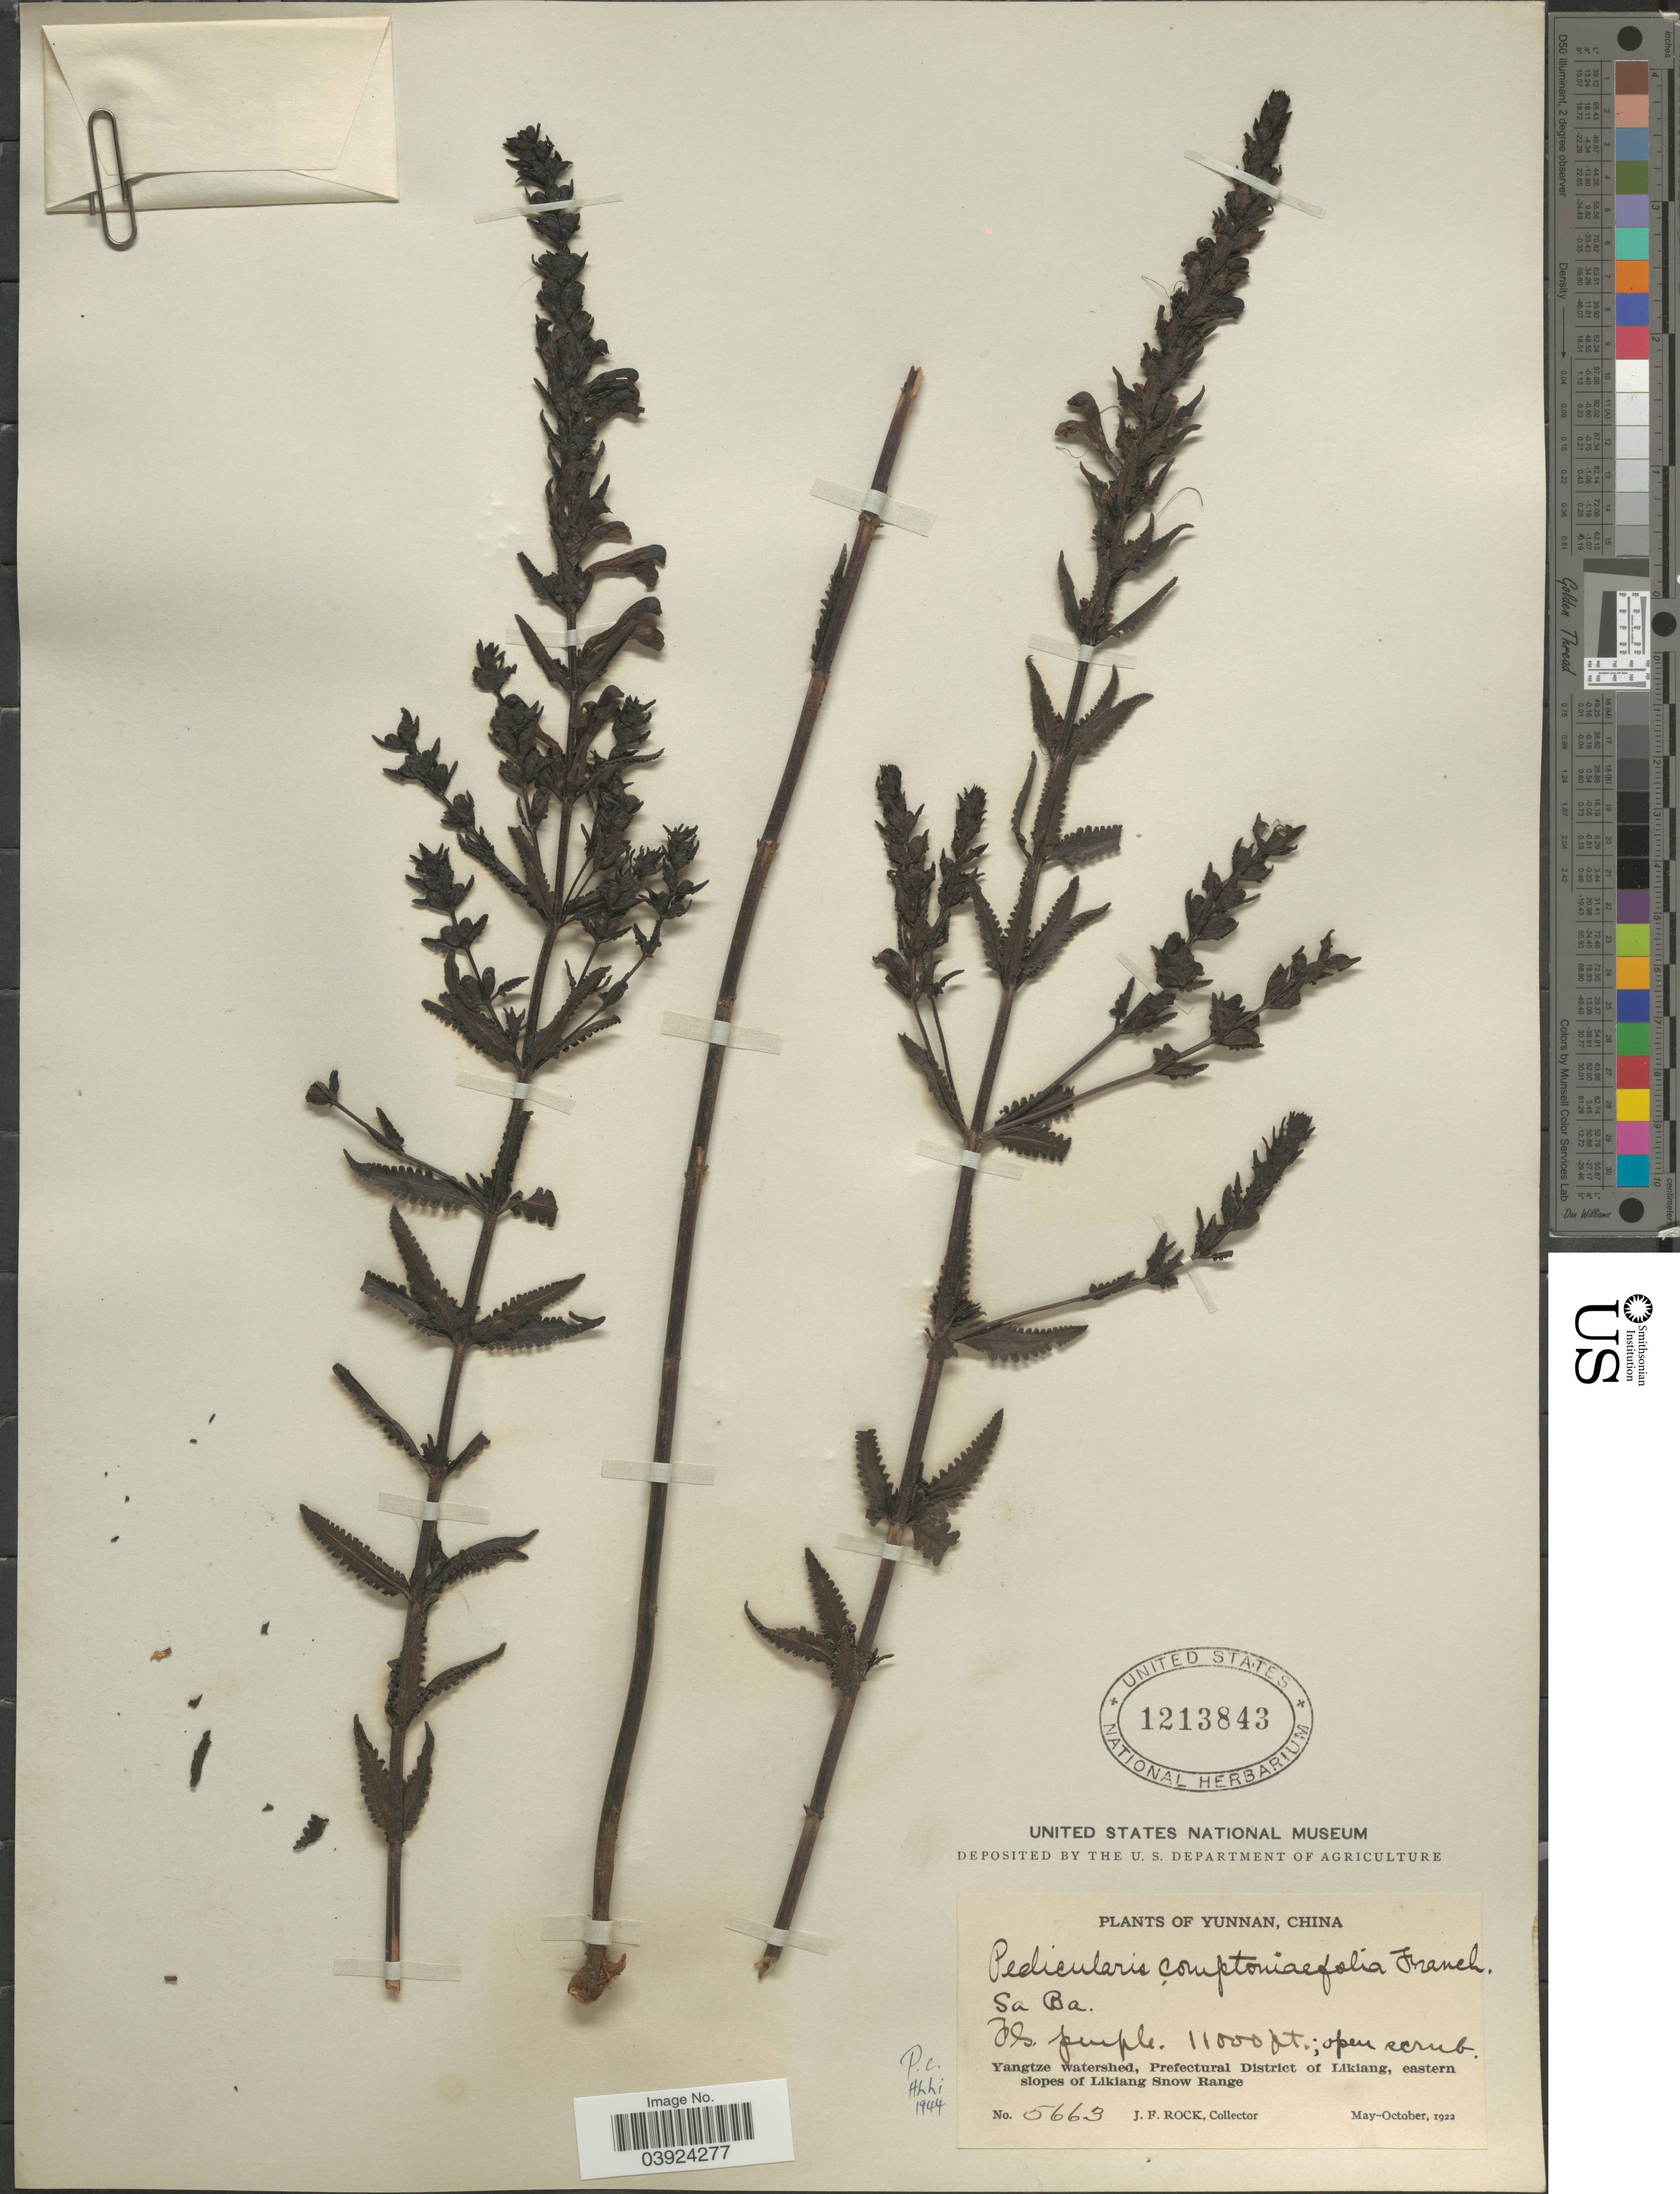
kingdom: Plantae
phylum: Tracheophyta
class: Magnoliopsida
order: Lamiales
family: Orobanchaceae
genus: Pedicularis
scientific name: Pedicularis comptoniaefolia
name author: Franch. ex Maxim.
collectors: J. Rock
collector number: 5663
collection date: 1922-05/1922-10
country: China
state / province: Yunnan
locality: Yangtze watershed, Prefectural District of Likiang, eastern slopes of Likiang Snow Range.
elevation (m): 3353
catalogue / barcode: US 1213843